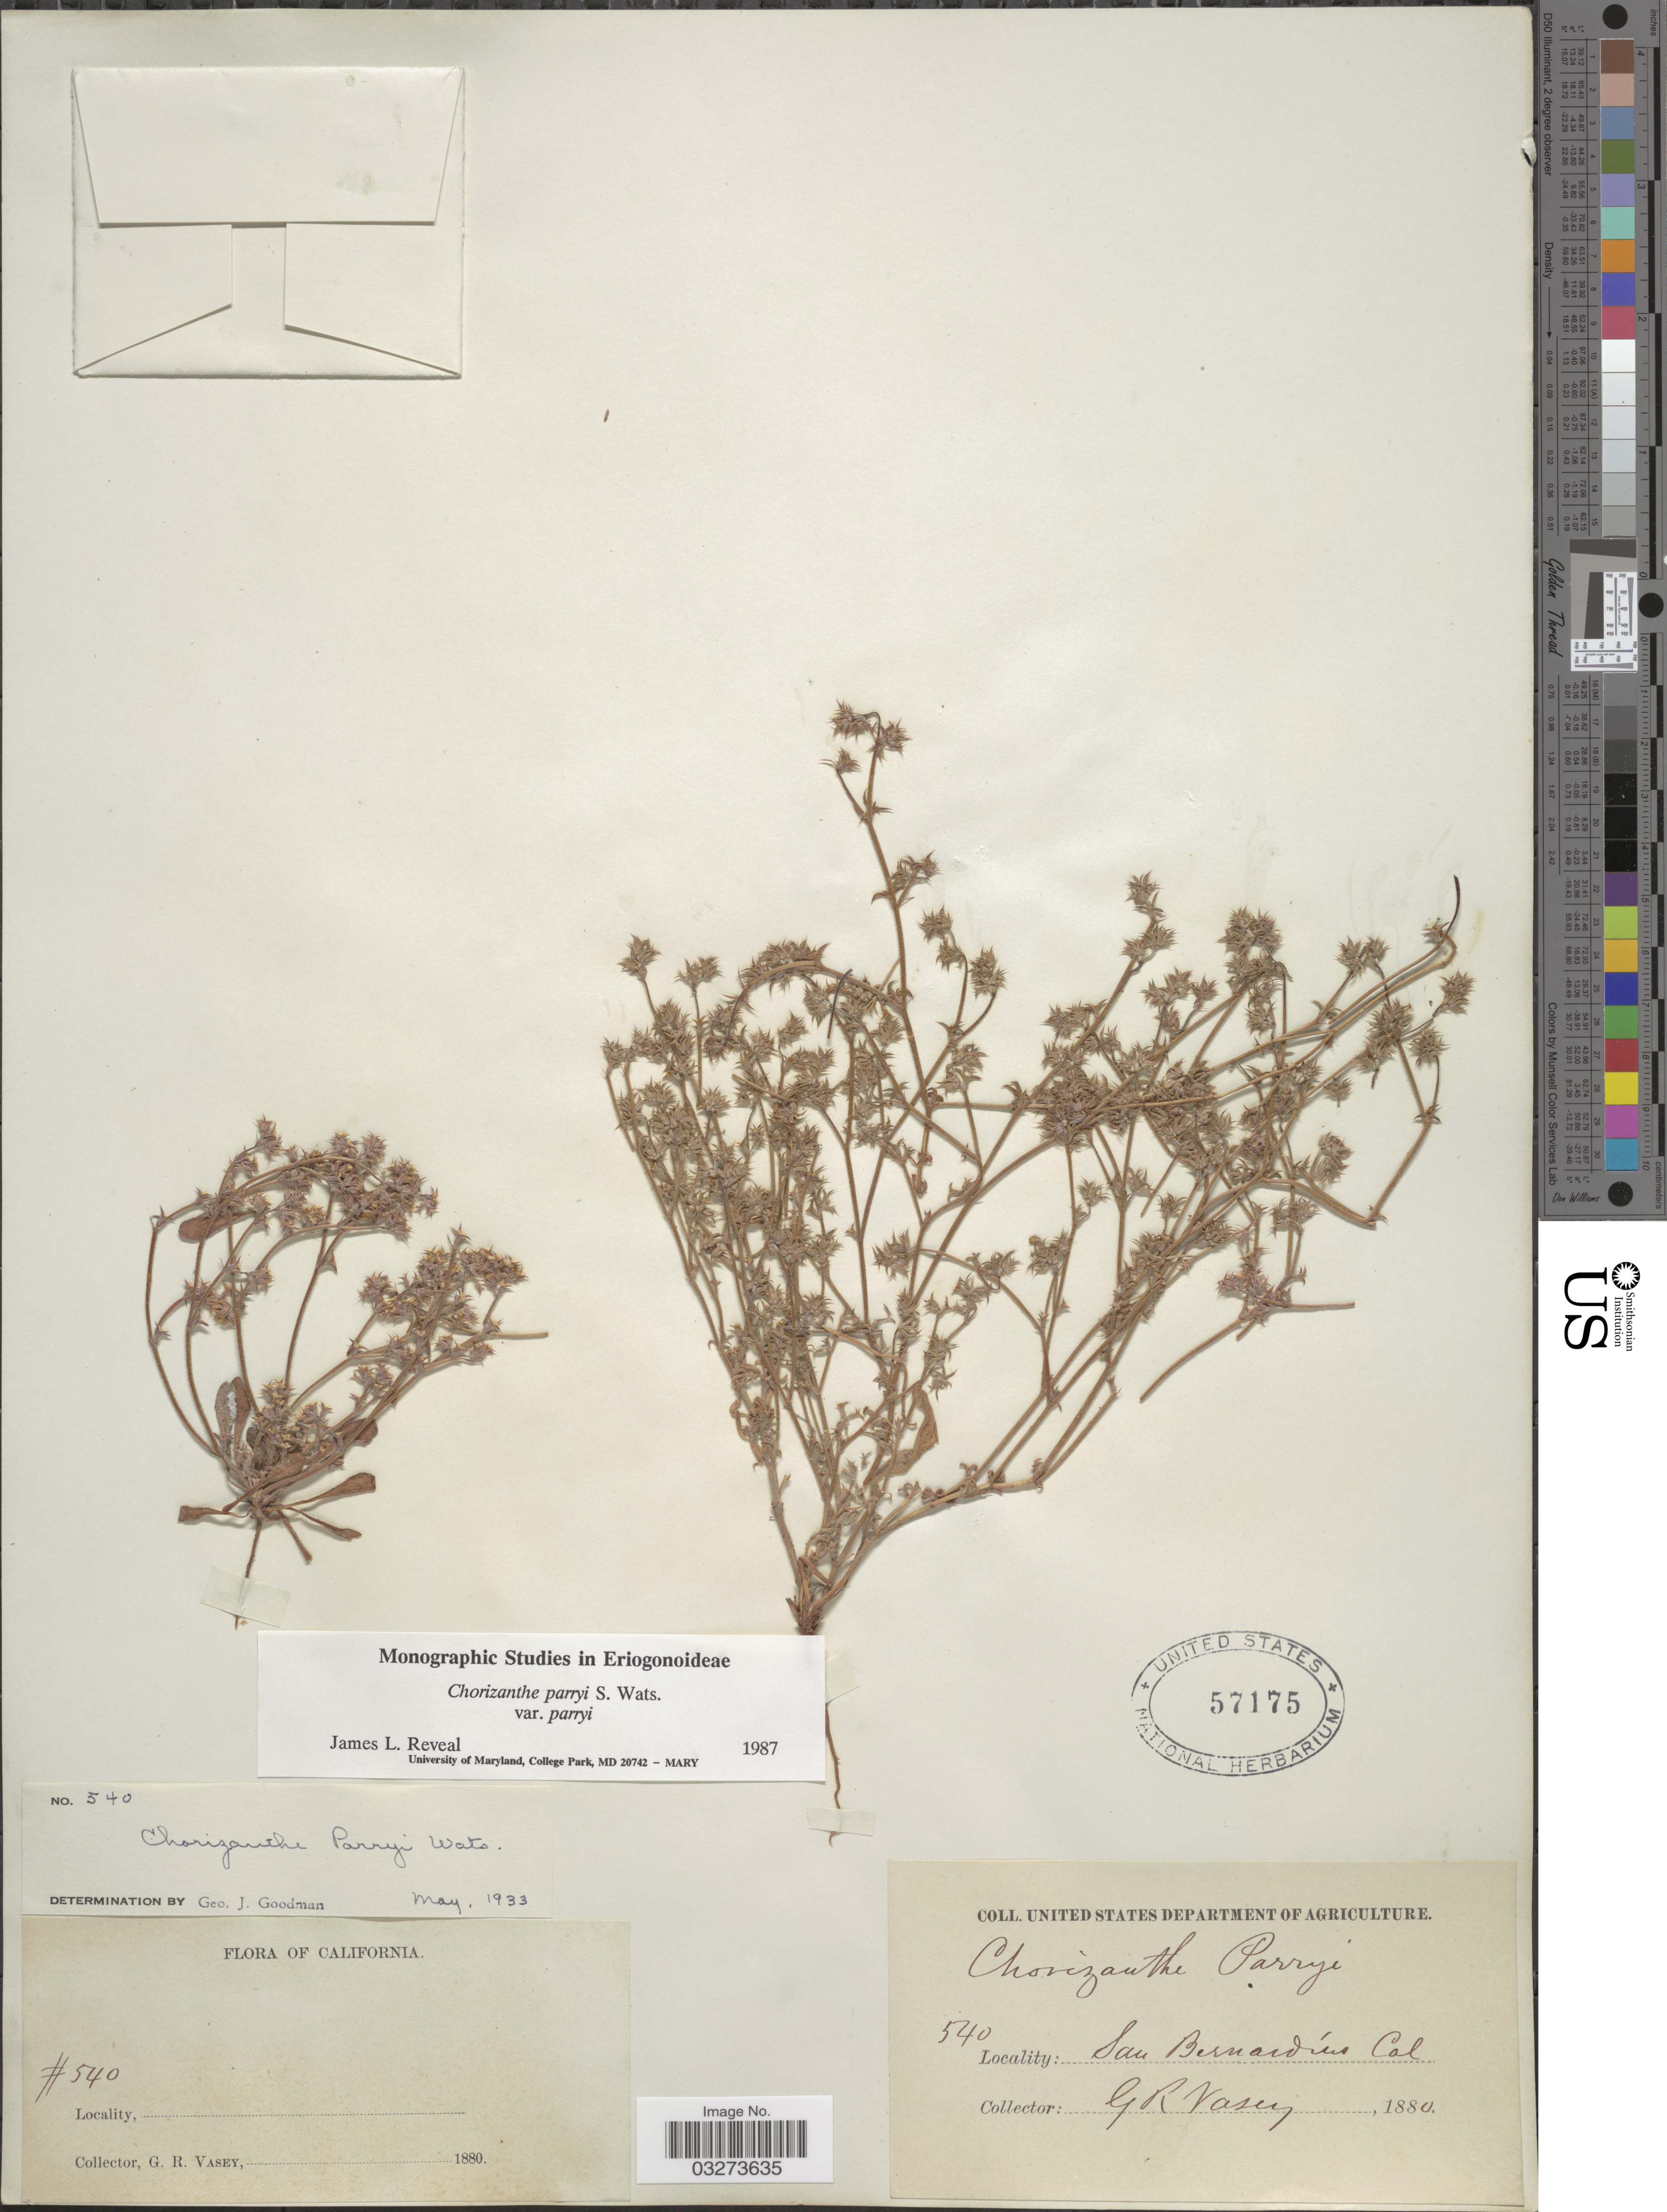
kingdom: Plantae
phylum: Tracheophyta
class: Magnoliopsida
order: Caryophyllales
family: Polygonaceae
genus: Chorizanthe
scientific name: Chorizanthe parryi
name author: S. Watson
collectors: G. R. Vasey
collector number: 540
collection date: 1880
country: United States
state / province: California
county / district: San Bernardino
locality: San Bernardino.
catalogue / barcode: US 57175